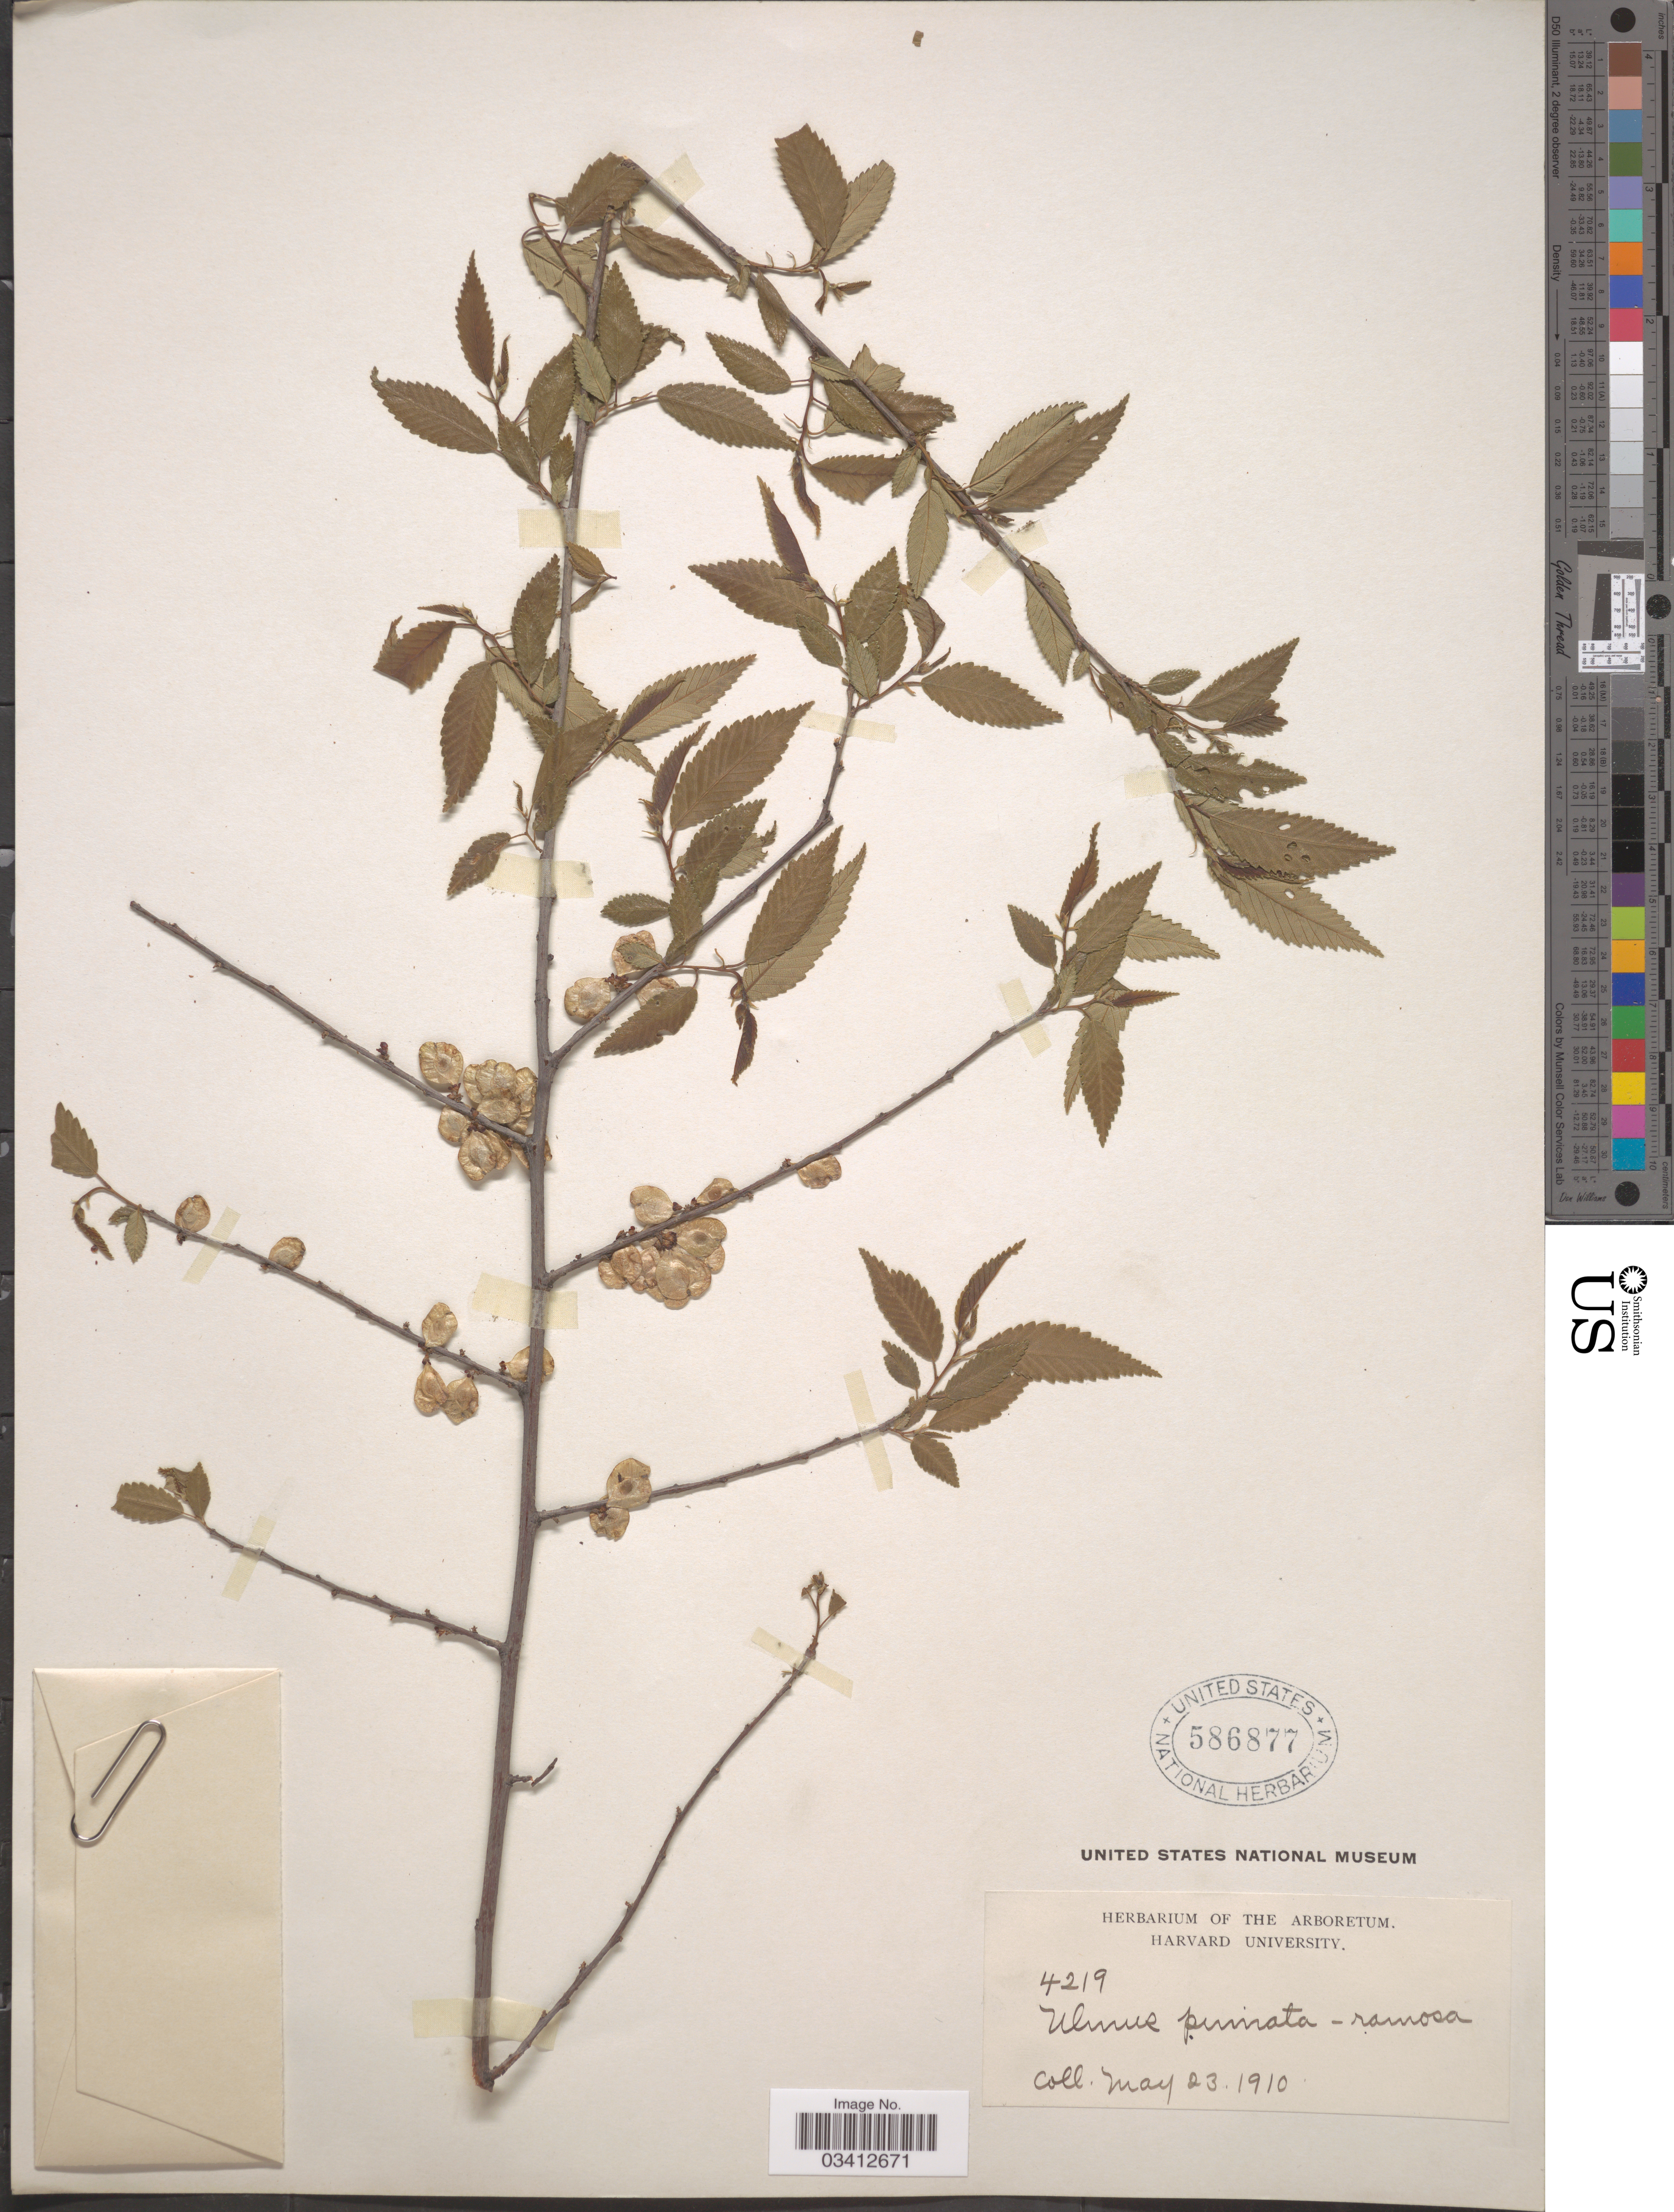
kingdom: Plantae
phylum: Tracheophyta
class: Magnoliopsida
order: Rosales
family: Ulmaceae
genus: Ulmus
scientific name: Ulmus pumila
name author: L.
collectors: Ex herb. of the Arboretum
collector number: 4219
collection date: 1910-05-23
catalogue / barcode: US 586877